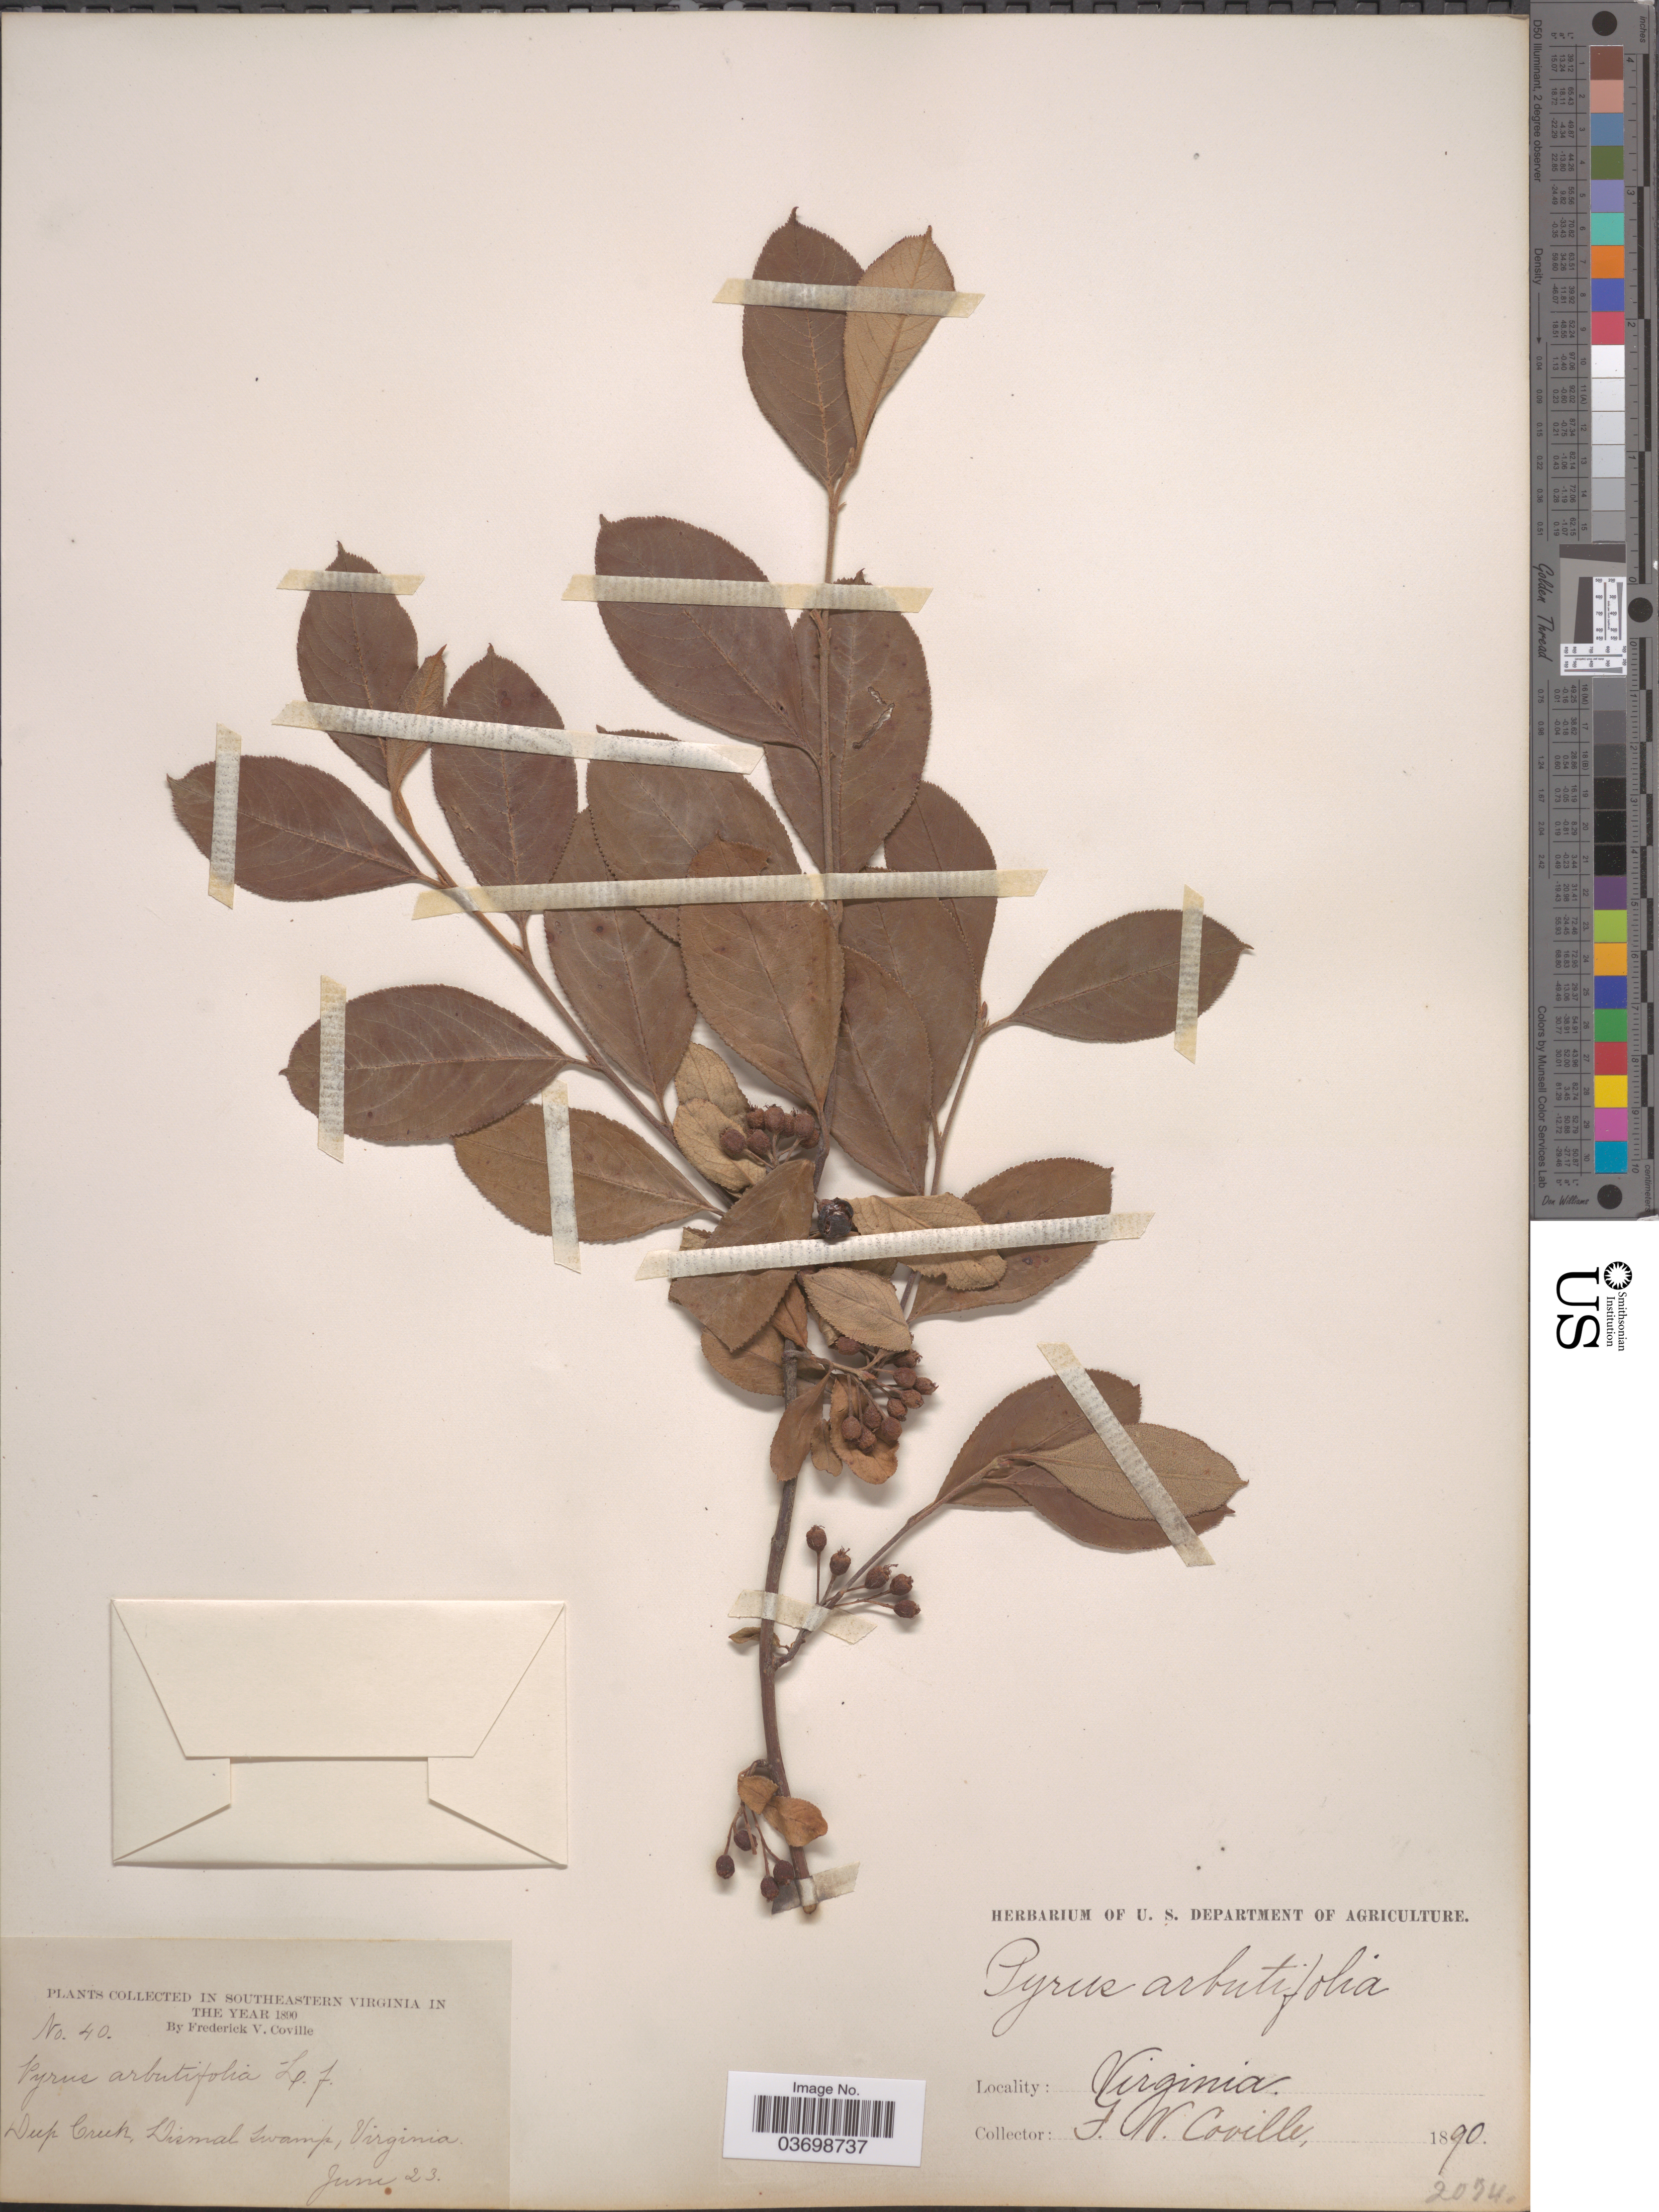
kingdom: Plantae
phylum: Tracheophyta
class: Magnoliopsida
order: Rosales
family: Rosaceae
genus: Aronia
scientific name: Aronia arbutifolia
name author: (L.) Pers.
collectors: F. V. Coville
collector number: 40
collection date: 1890-06-23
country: United States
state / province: Virginia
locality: Southeastern Virginia. Deep Creek, Dismal Swamp.